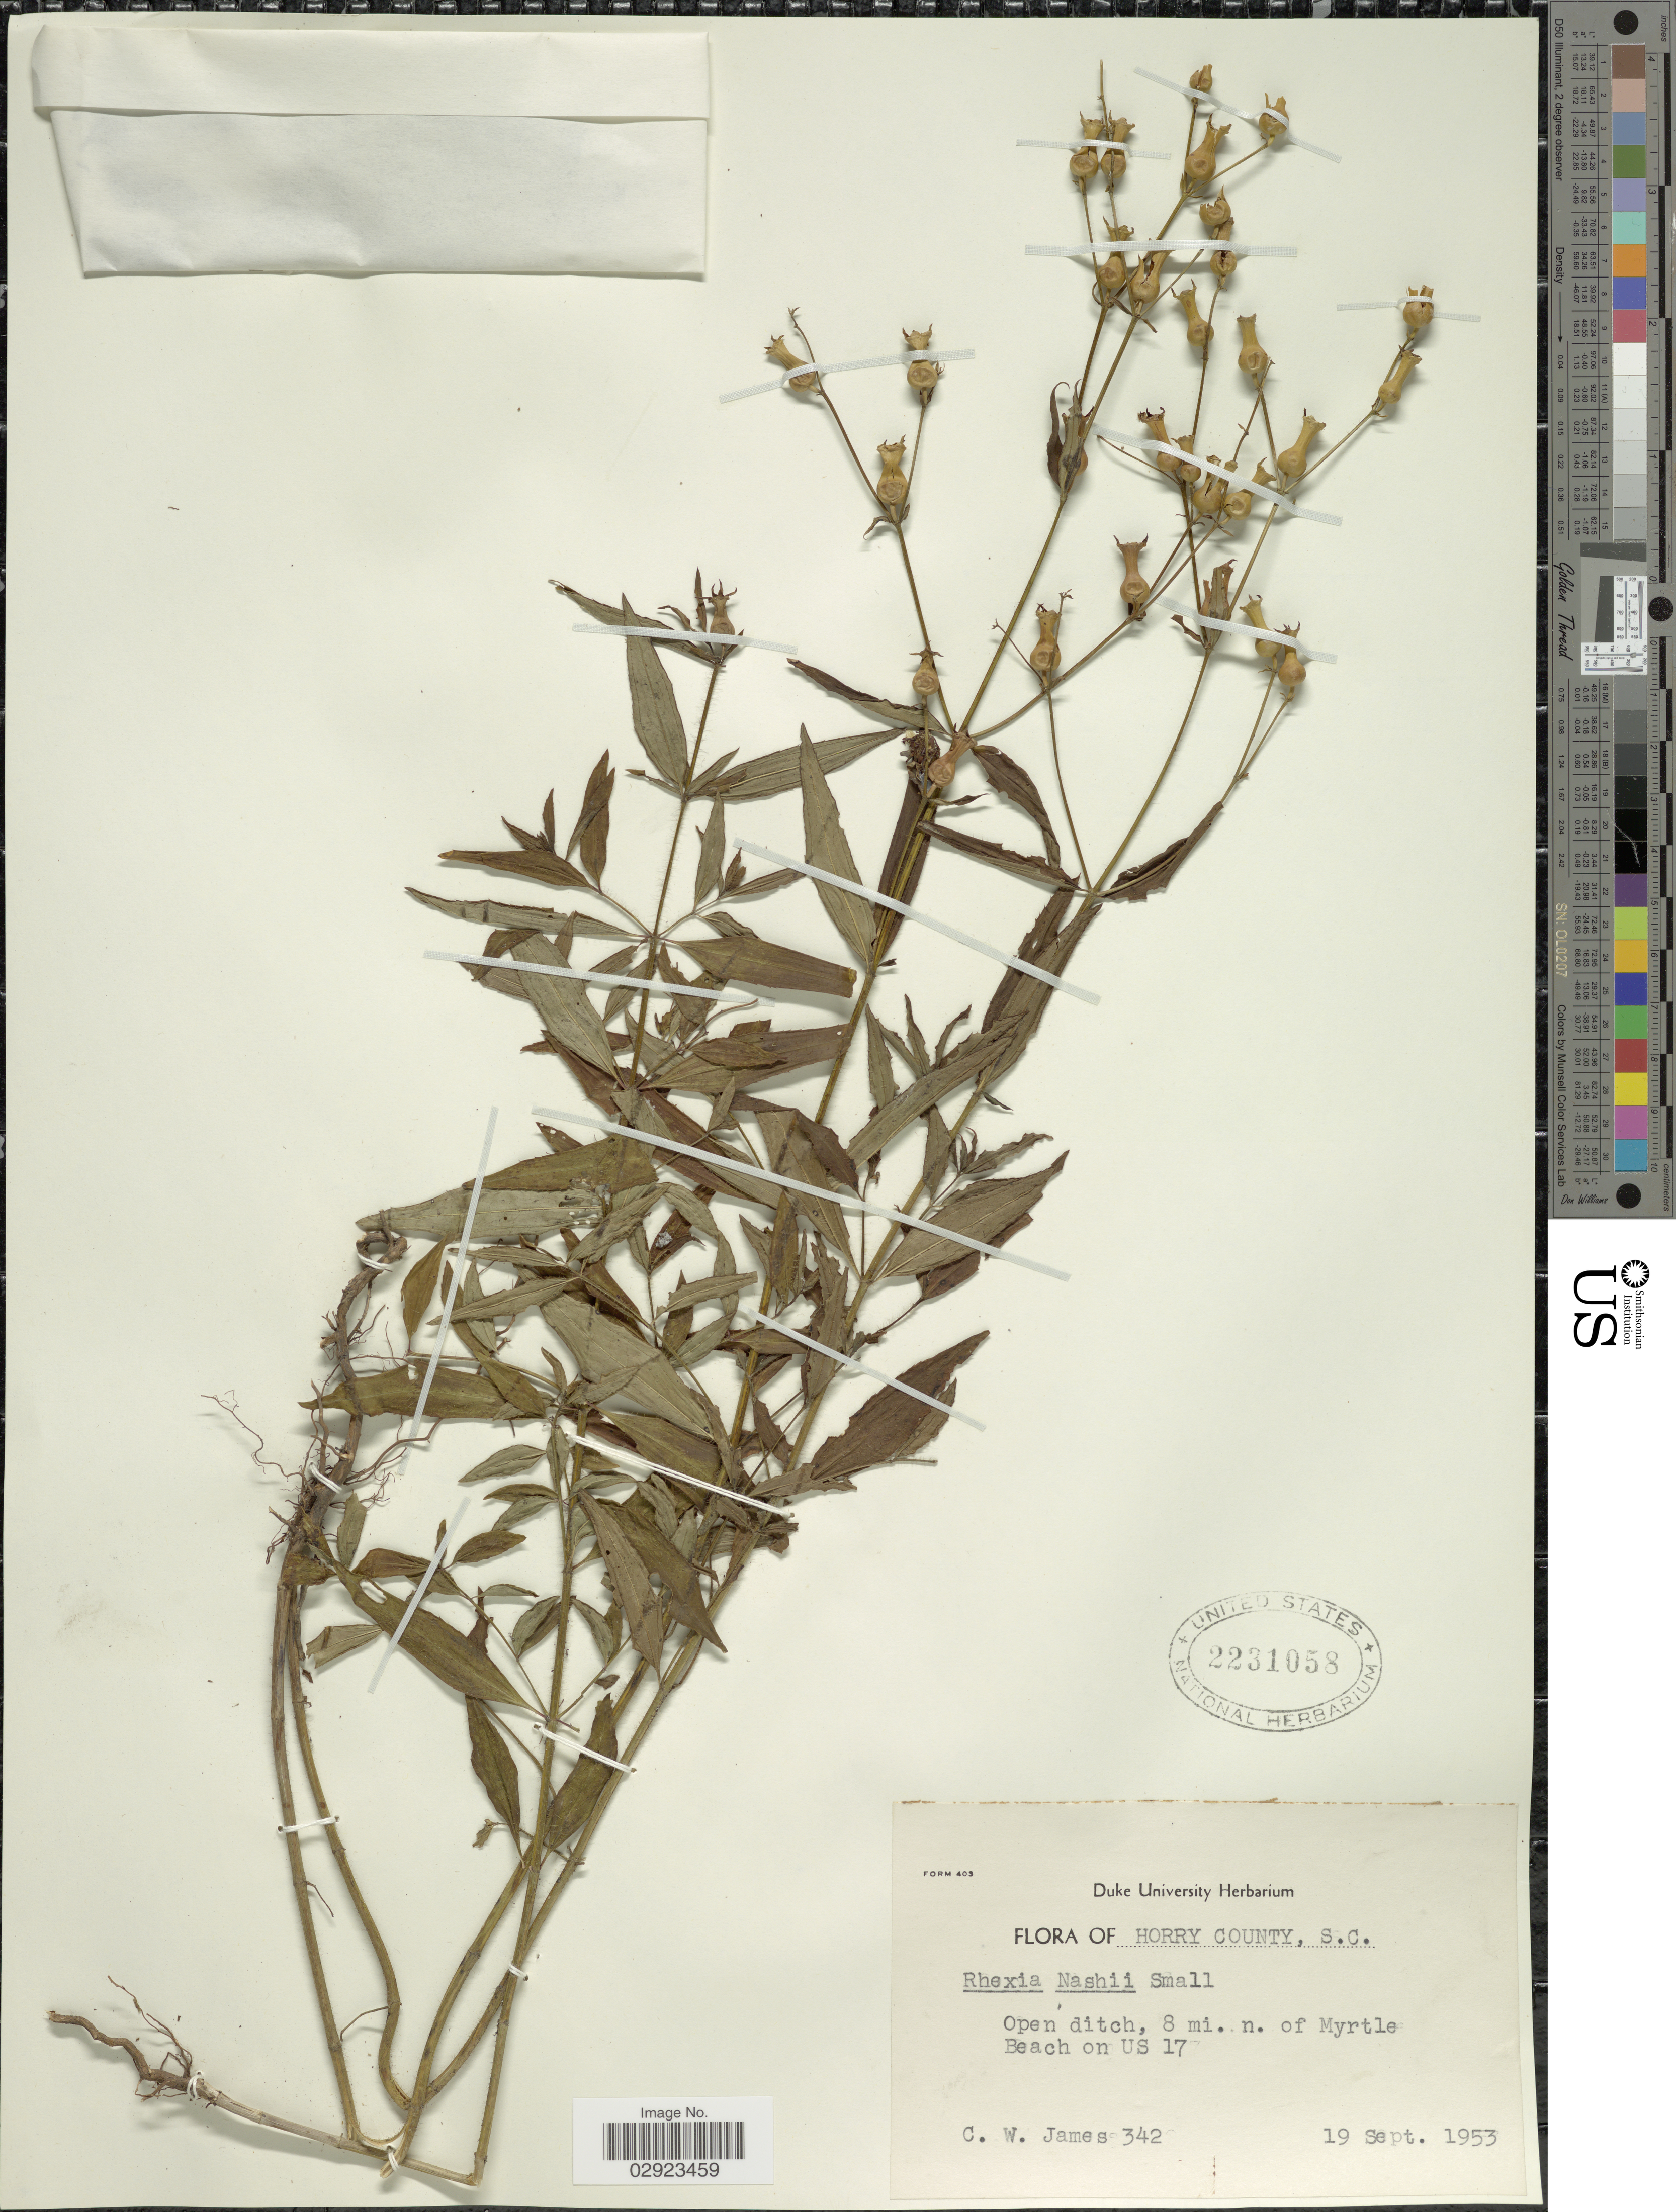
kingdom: Plantae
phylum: Tracheophyta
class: Magnoliopsida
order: Myrtales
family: Melastomataceae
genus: Rhexia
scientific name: Rhexia nashii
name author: Small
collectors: C. W. James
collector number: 342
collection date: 1953-09-19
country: United States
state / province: South Carolina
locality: Horry County, S.C., 8 mi. n. of Myrtle Beach on US 17.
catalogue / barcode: US 2231058